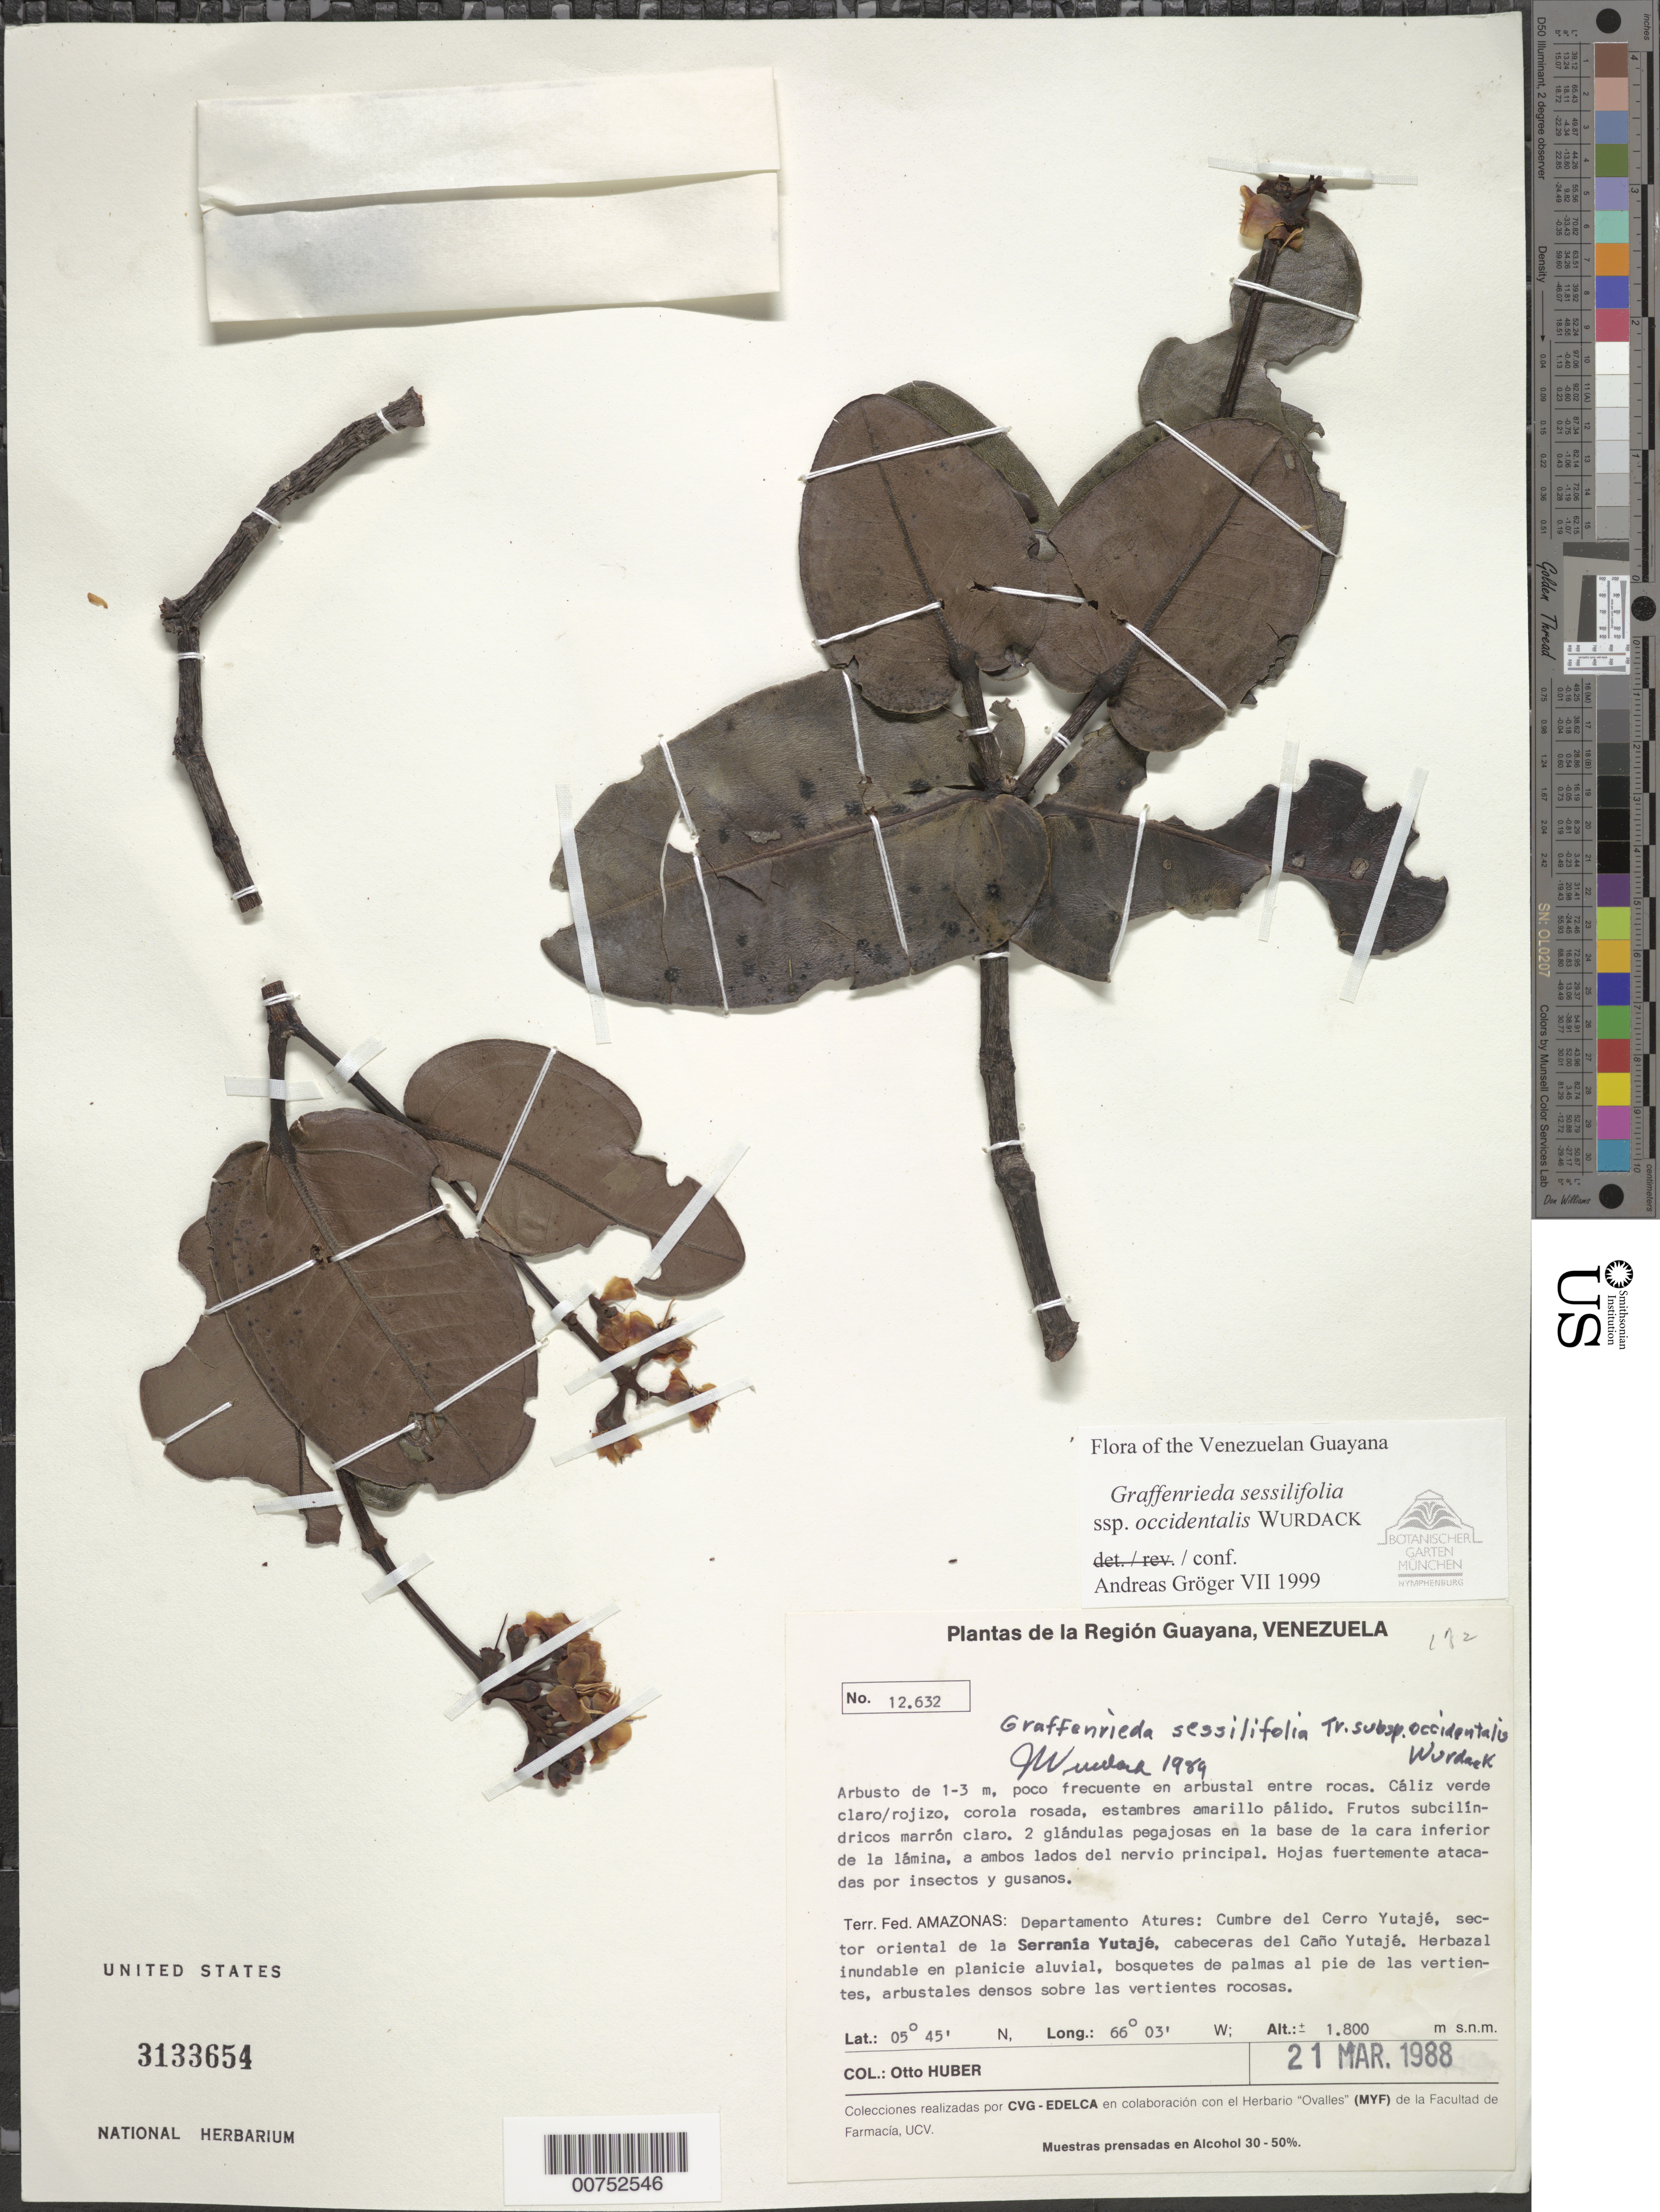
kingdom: Plantae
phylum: Tracheophyta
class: Magnoliopsida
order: Myrtales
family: Melastomataceae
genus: Graffenrieda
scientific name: Graffenrieda sessilifolia subsp. occidentalis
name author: Wurdack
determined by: Gröger, A.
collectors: O. Huber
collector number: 12632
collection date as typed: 21-Mar-88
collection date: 1988-03-21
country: Venezuela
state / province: Amazonas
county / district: Atures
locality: Cerro Yutajé, cumbre, sector oriental de la Serrania Yutajé, cabeceras del Caño Yutajé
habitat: Herbazal inundable en planicie aluvial, bosquetes de palmas al pié de las vertientes, arbustales densos sobre las vertientes rocosas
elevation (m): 1800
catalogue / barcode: US 3133654